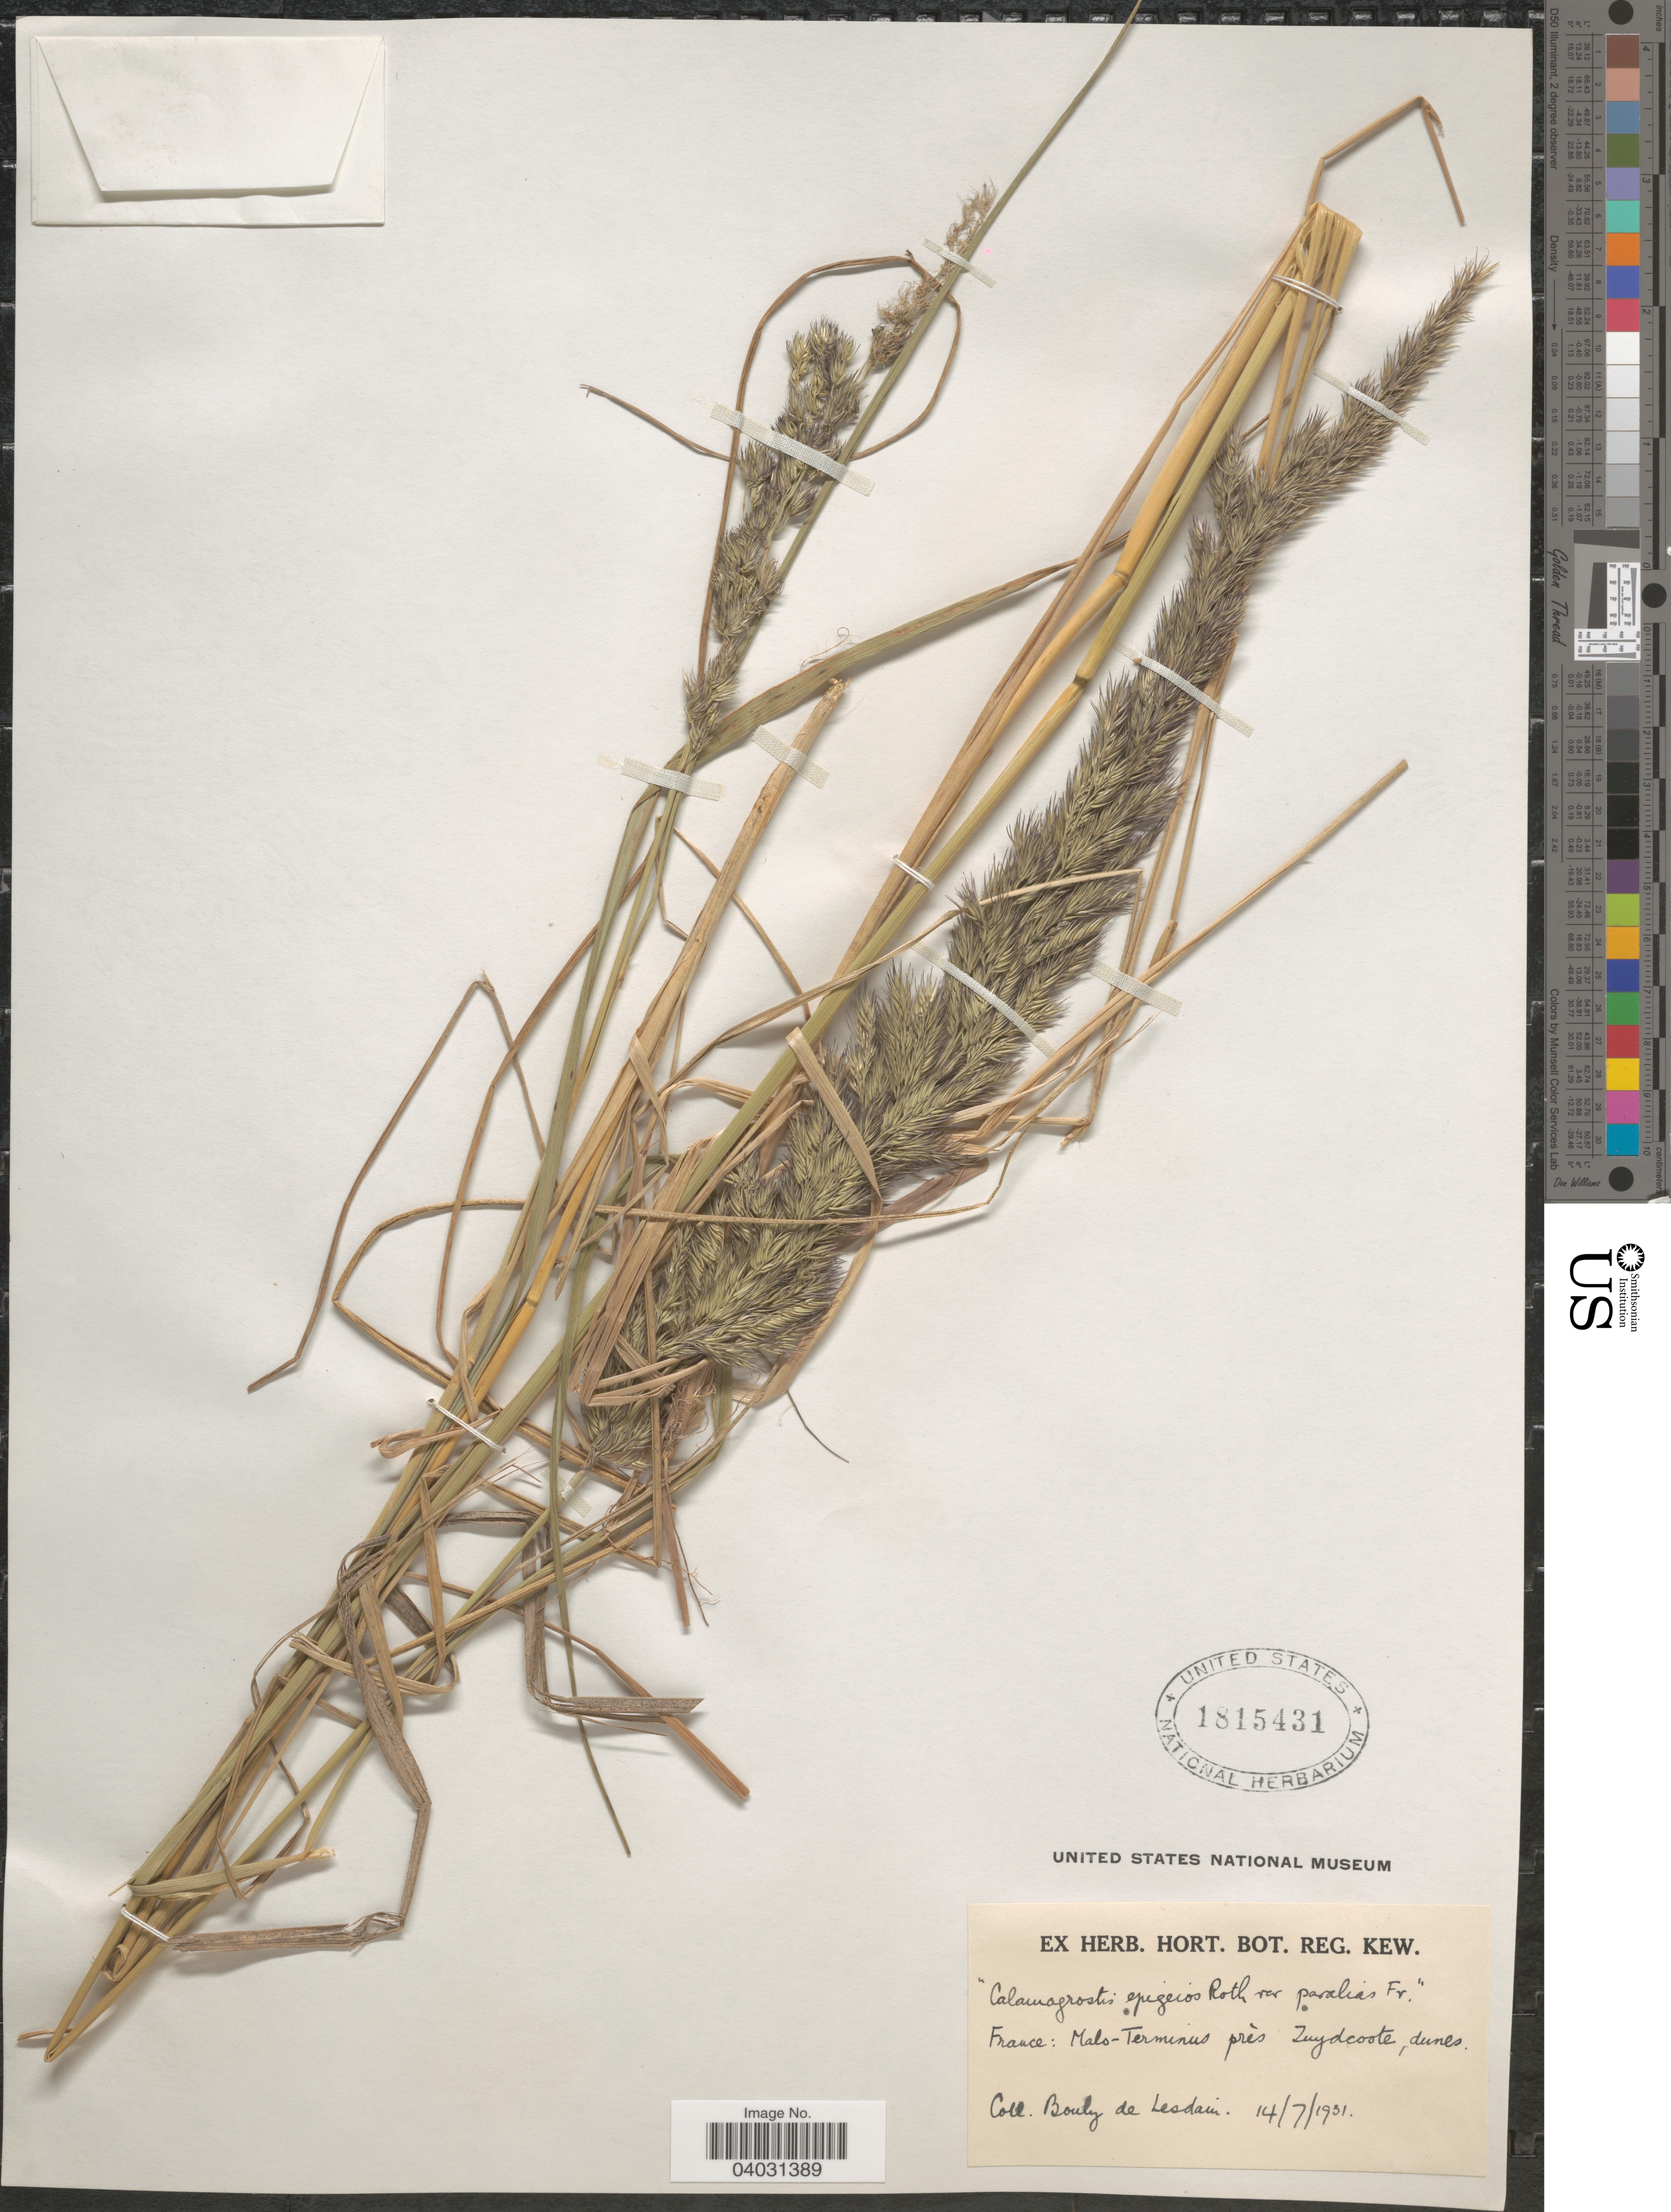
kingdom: Plantae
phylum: Tracheophyta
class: Liliopsida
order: Poales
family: Poaceae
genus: Calamagrostis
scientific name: Calamagrostis epigeios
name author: (L.) Roth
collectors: M. Bouly de Lesdain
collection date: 1931-07-14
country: France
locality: Malo-Terminus près Zuydcoote, dunes.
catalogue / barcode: US 1815431